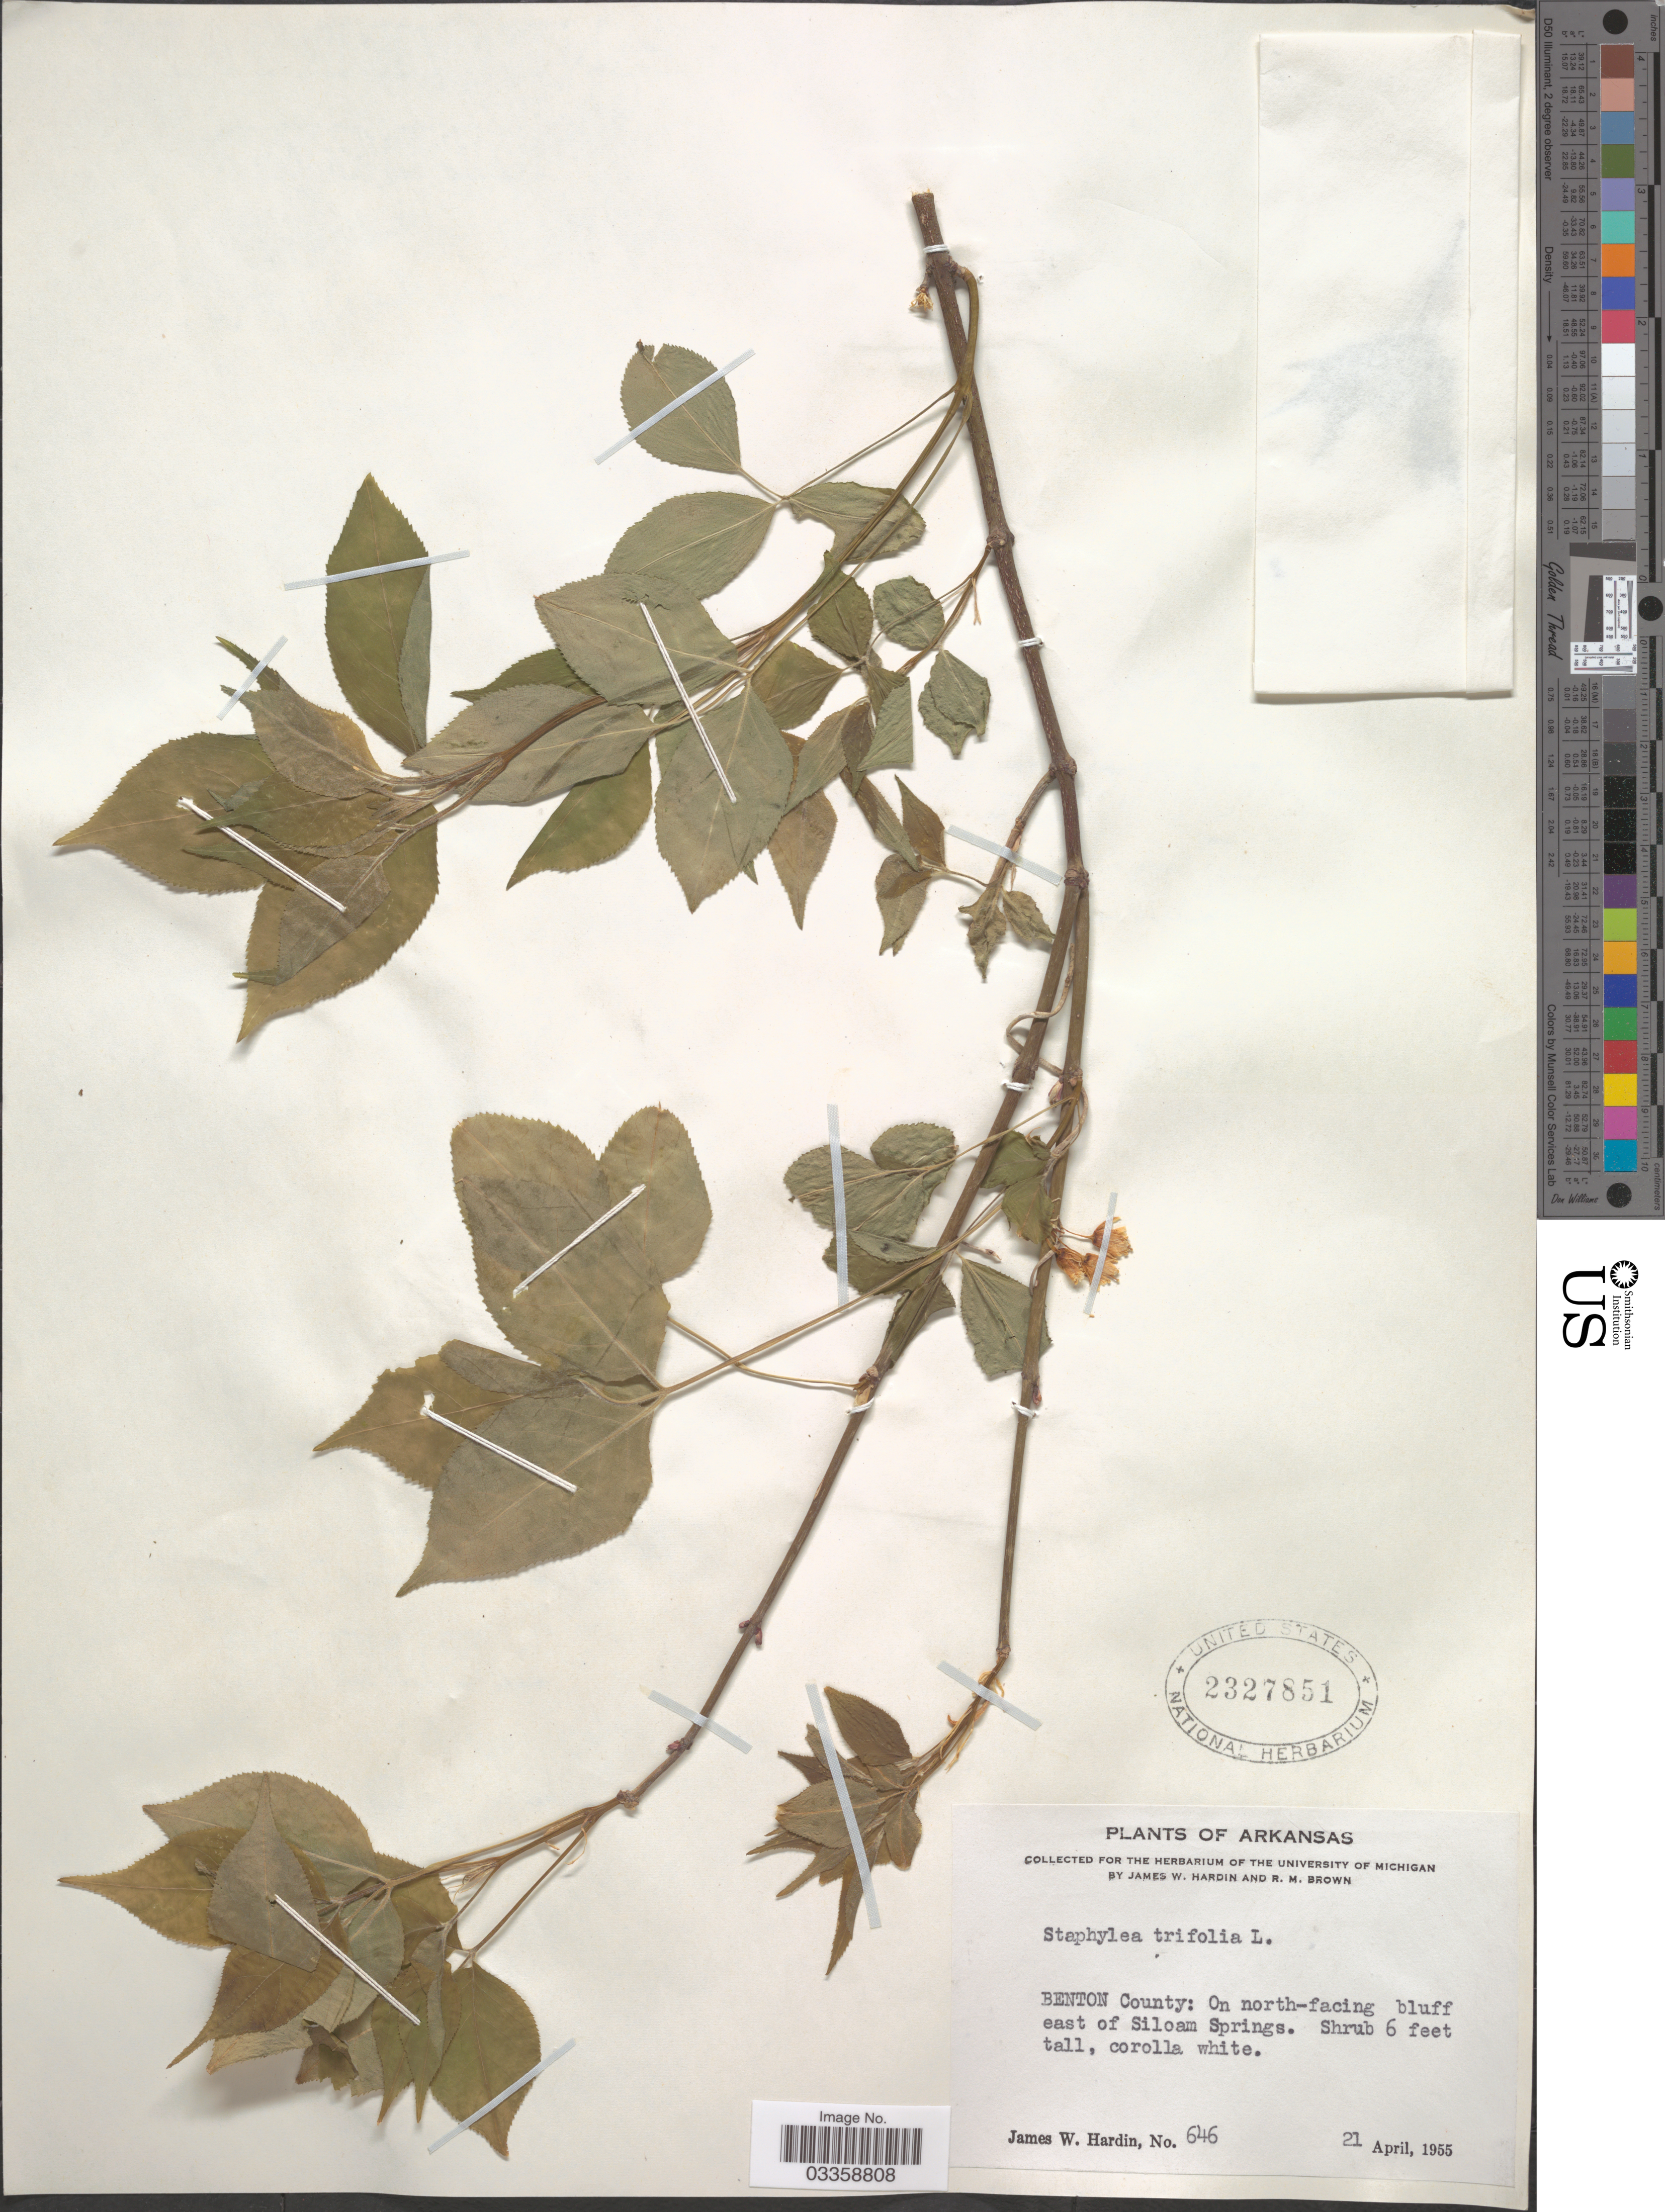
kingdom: Plantae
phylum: Tracheophyta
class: Magnoliopsida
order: Crossosomatales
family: Staphyleaceae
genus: Staphylea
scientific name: Staphylea trifolia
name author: L.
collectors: J. W. Hardin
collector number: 646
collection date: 1955-04-21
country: United States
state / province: Arkansas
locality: Benton County: On north-facing bluff east of Siloam Springs.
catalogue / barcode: US 2327851